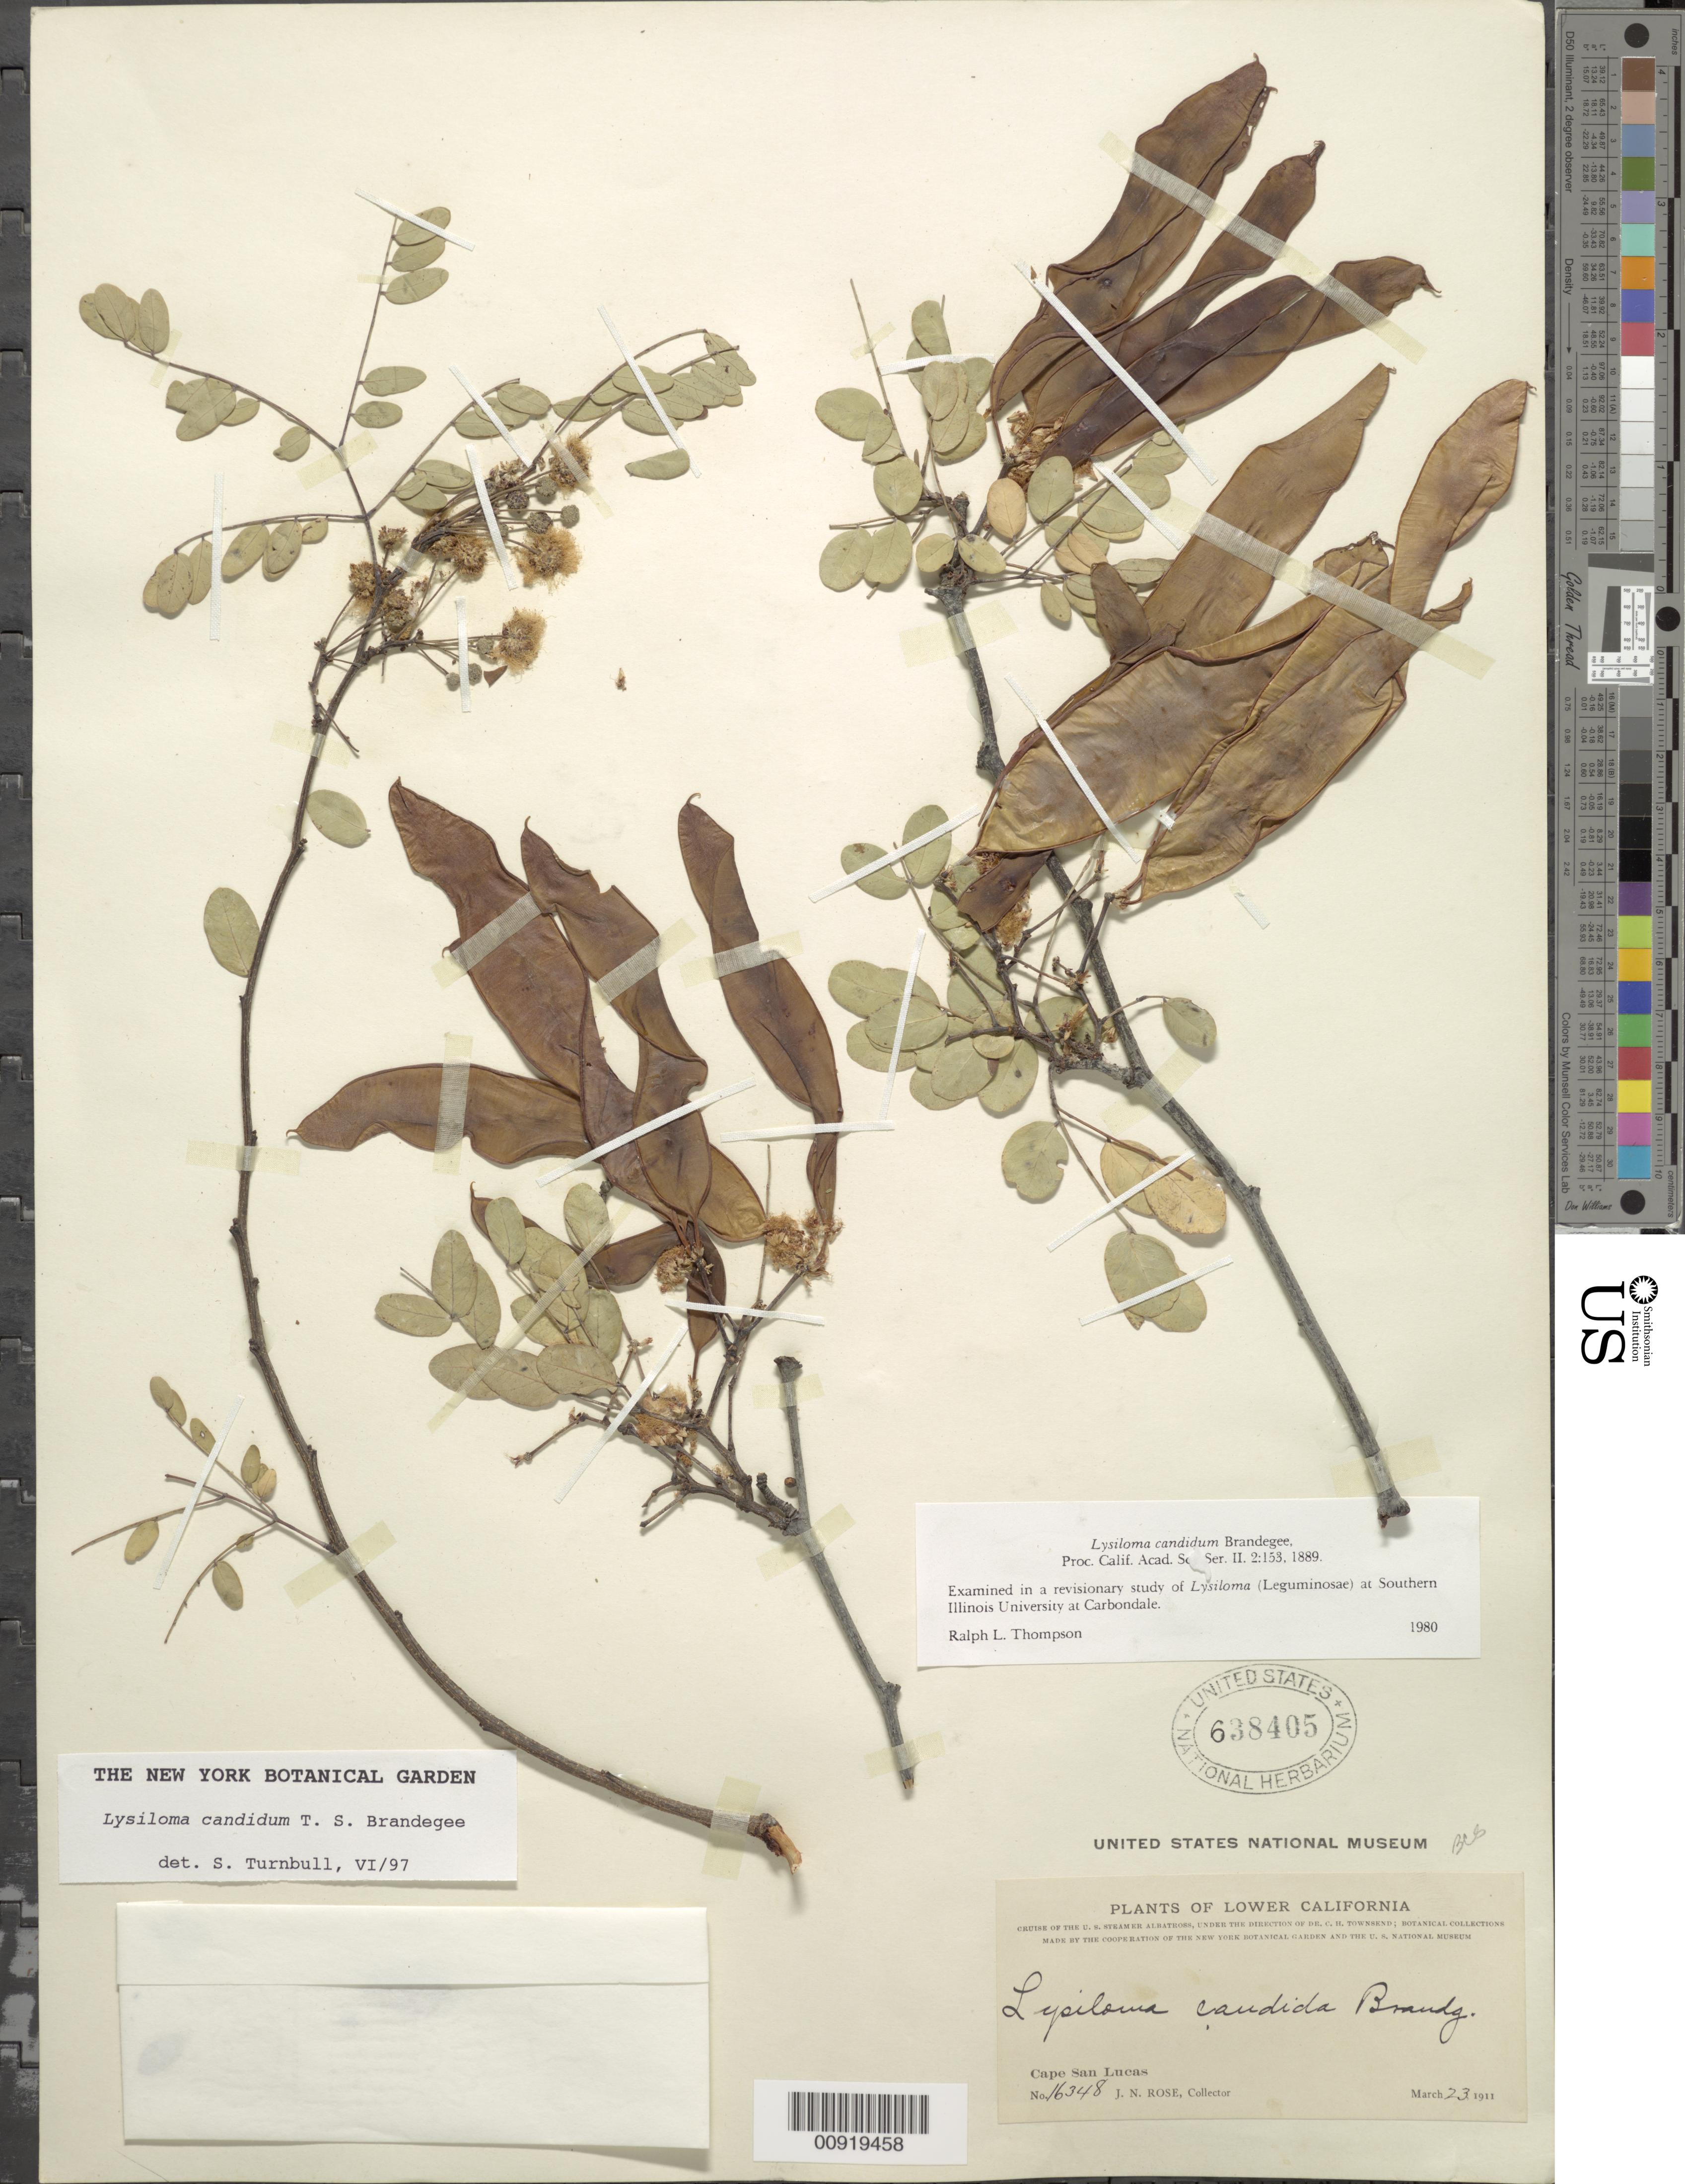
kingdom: Plantae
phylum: Tracheophyta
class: Magnoliopsida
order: Fabales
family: Fabaceae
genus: Lysiloma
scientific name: Lysiloma candidum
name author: Brandegee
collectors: J. N. Rose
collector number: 16348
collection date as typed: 23 Mar 1911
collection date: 1911-03-23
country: Mexico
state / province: Baja California Sur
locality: Cape San Lucas. Lower California.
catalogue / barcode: US 638405